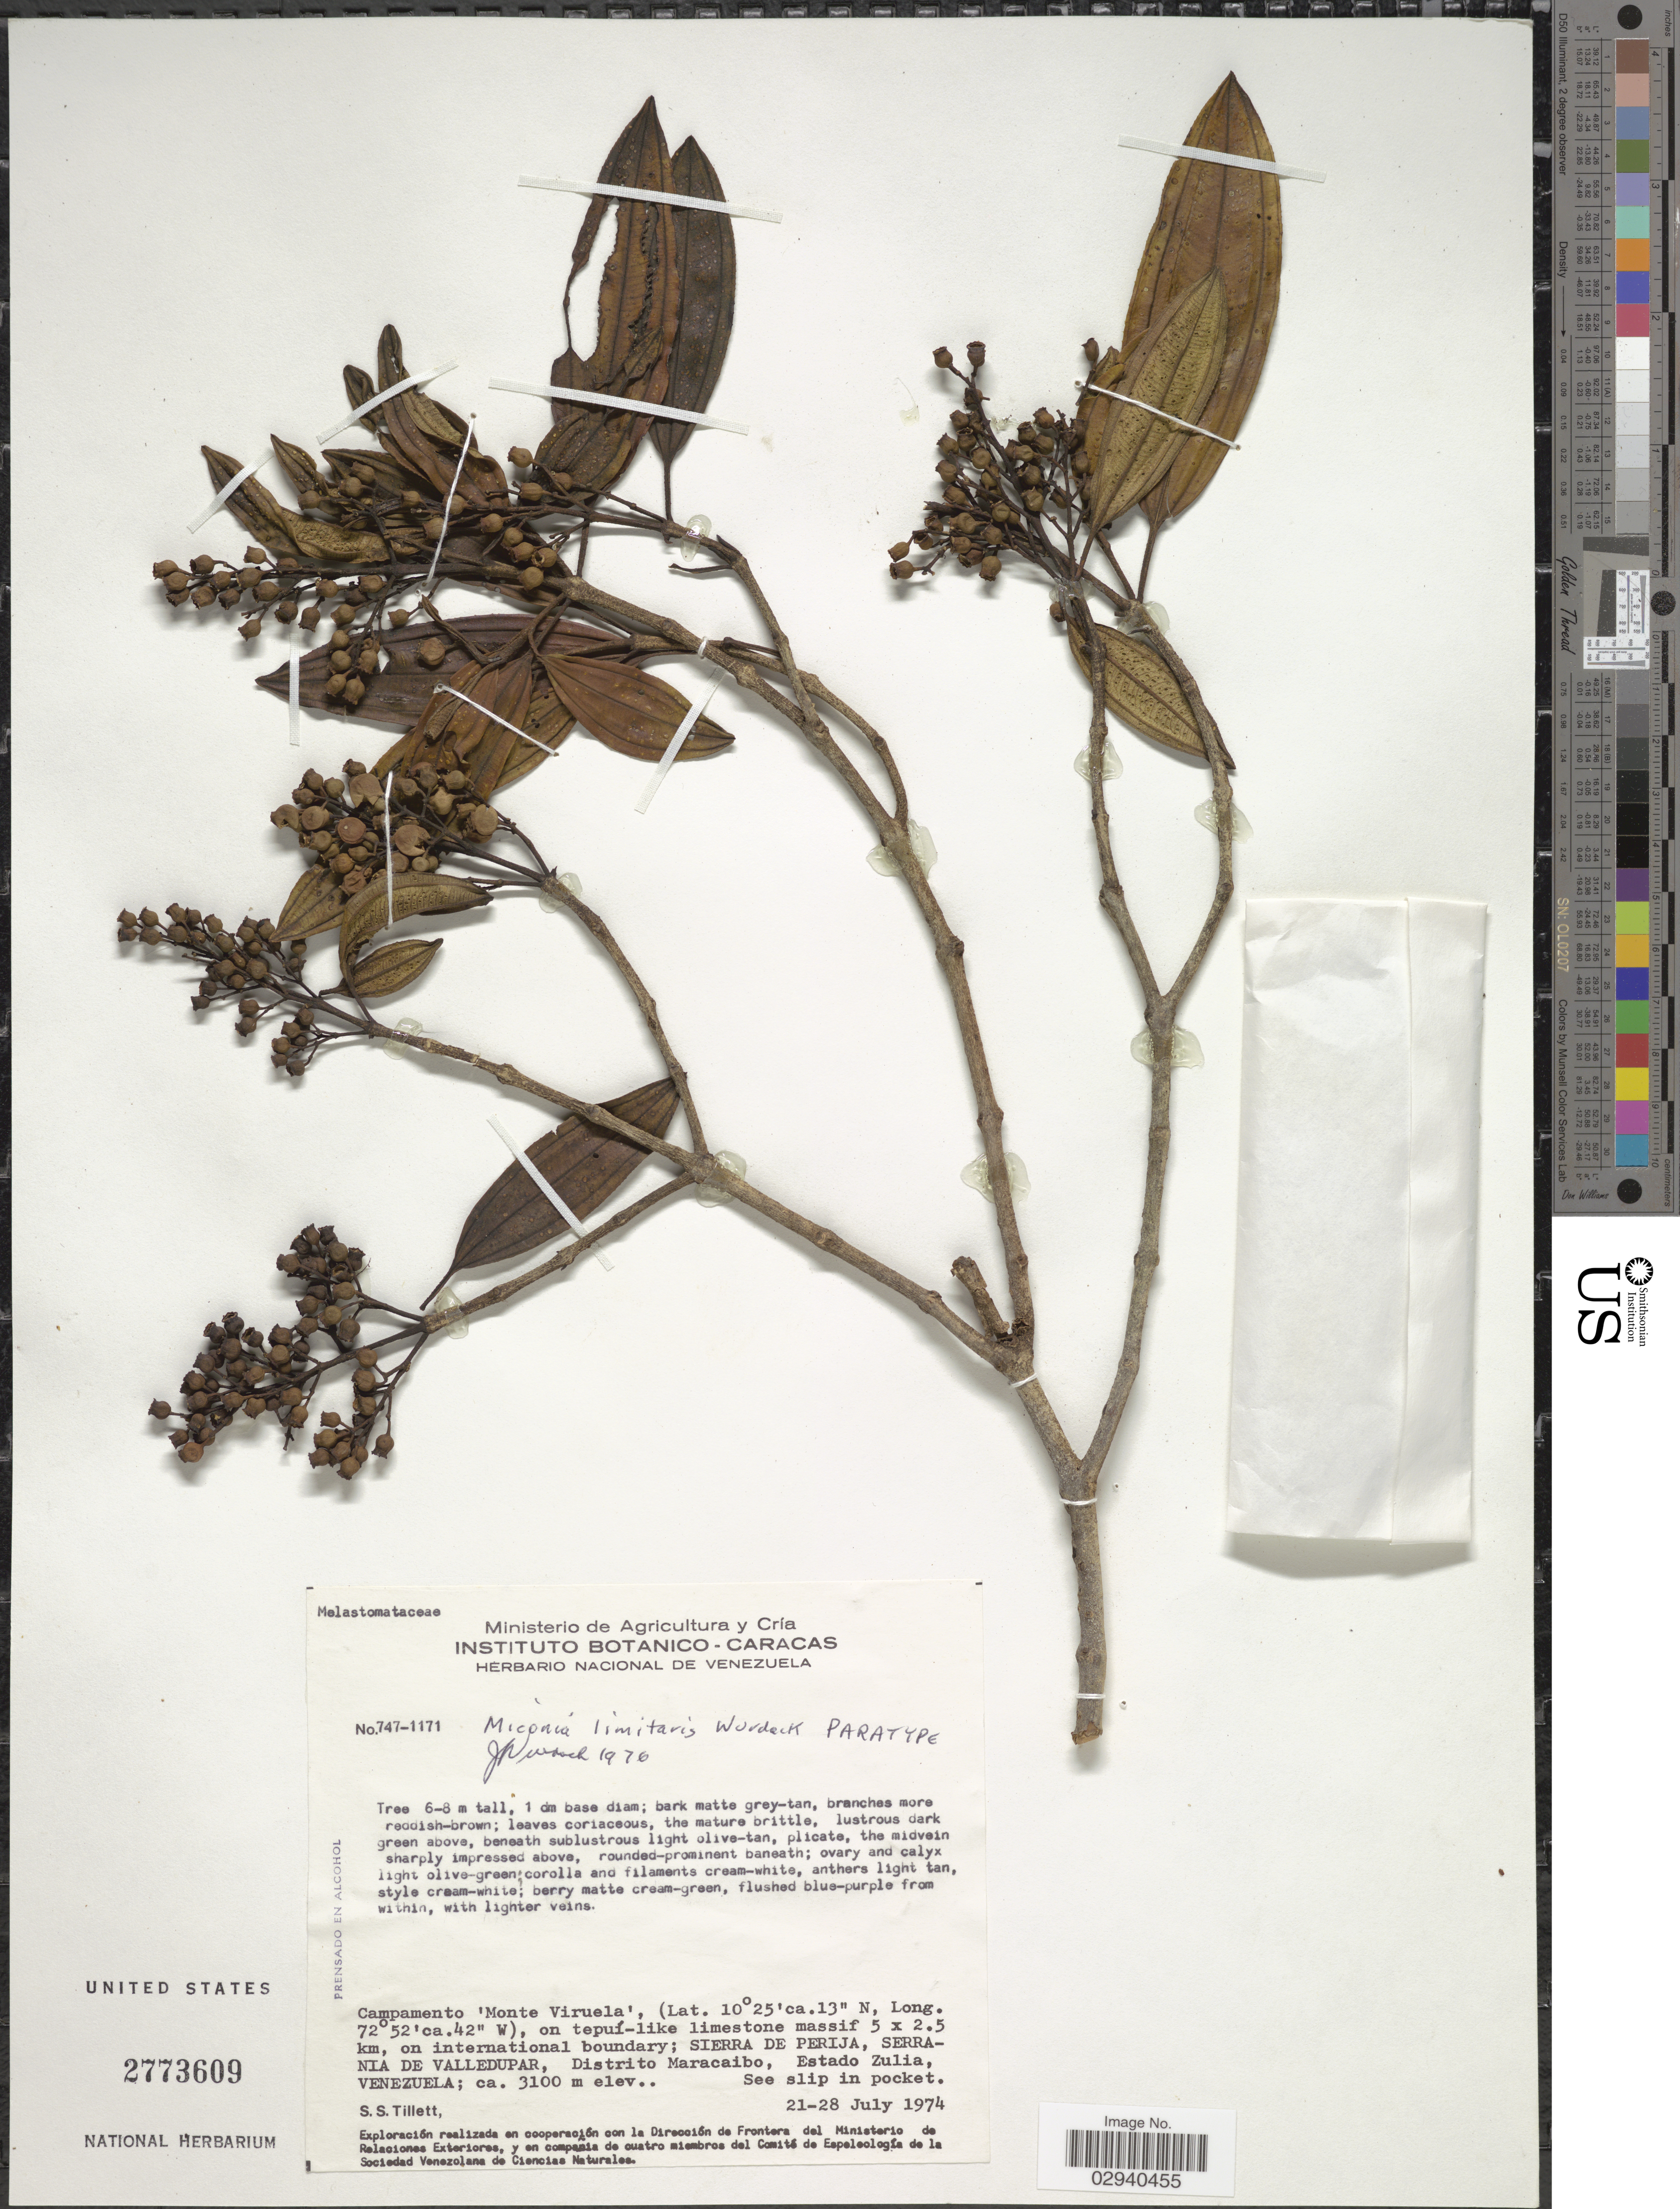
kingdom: Plantae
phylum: Tracheophyta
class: Magnoliopsida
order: Myrtales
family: Melastomataceae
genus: Miconia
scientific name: Miconia limitaris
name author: Wurdack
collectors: S. S. Tillett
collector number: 747-1171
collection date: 1974-07-21/1974-07-28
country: Venezuela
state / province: Zulia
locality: Campamento 'Monte viruela', on tepuí-like limestone massif 5 [Foreign script] 2.5 km, on international boundary, Sierra de Perija, Serrania de Valledupar, Distrito Maracaibo.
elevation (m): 3100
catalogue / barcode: US 2773609